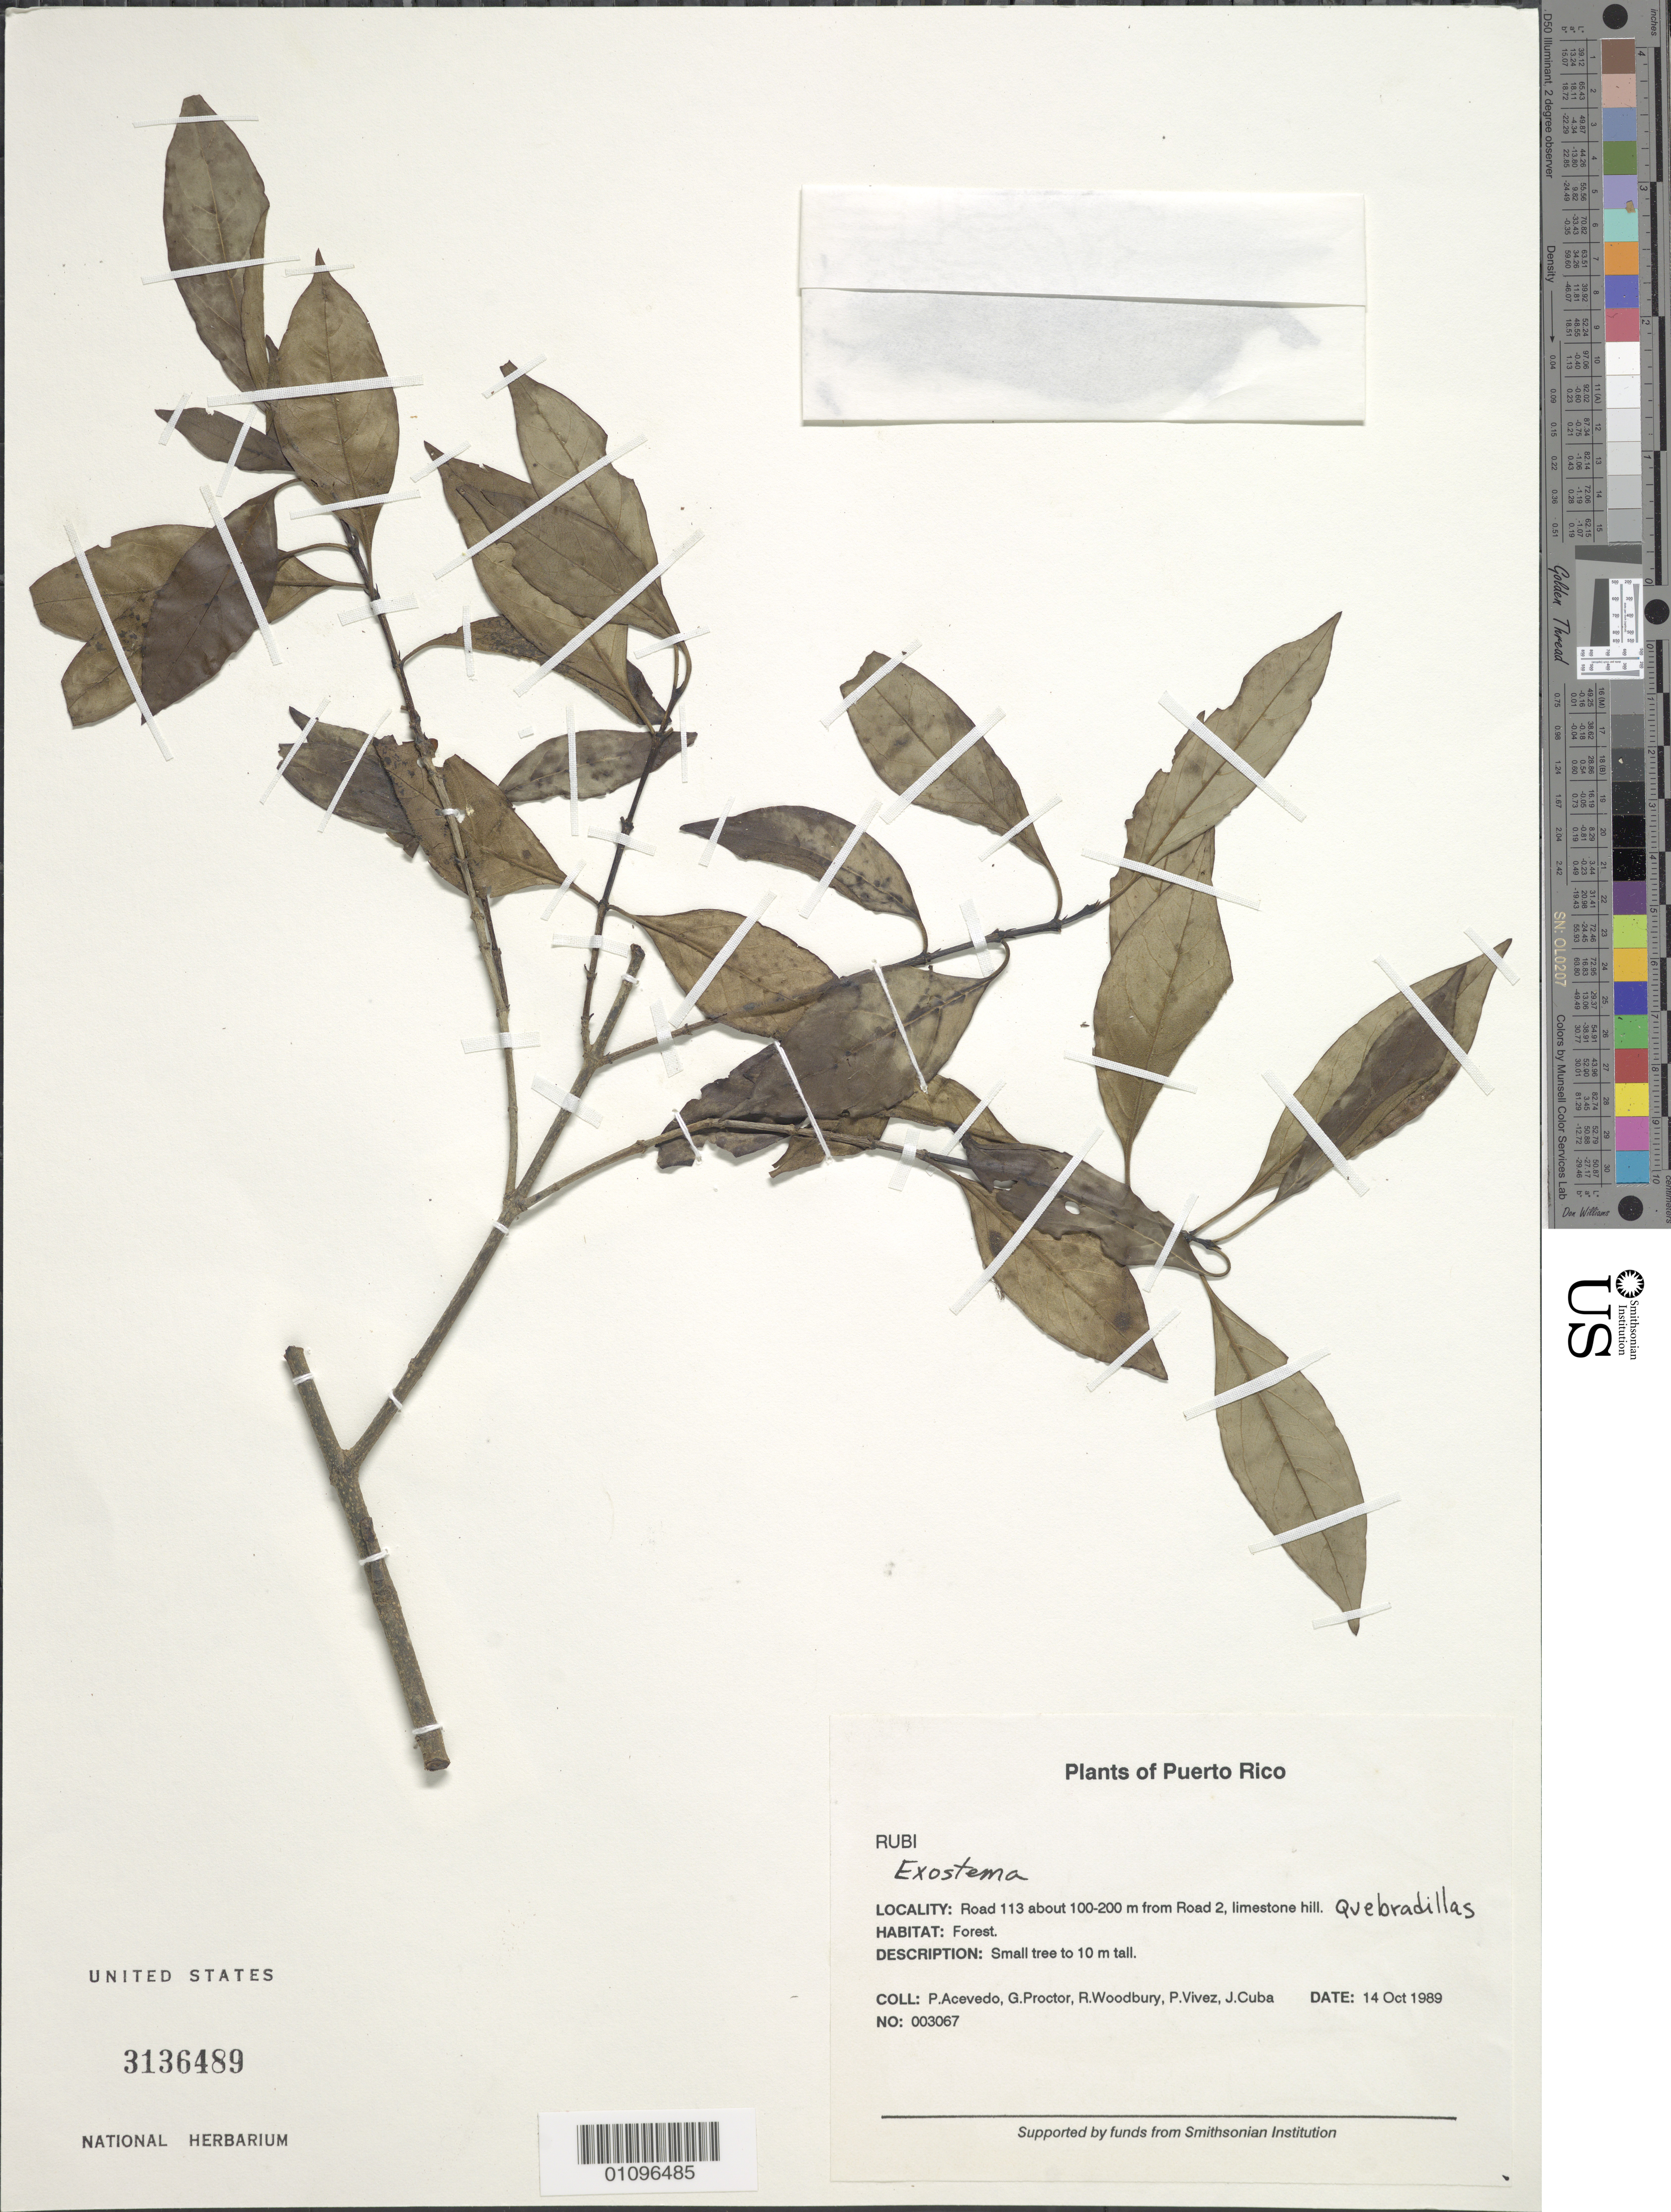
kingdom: Plantae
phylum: Tracheophyta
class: Magnoliopsida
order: Gentianales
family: Rubiaceae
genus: Exostema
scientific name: Exostema sp.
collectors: P. Acevedo-Rodr., G. R. Proctor, R. O. Woodbury, P. Vivez & J. Cuba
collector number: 3067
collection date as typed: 14 Oct 1989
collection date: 1989-10-14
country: Puerto Rico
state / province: Quebradillas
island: Puerto Rico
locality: Road 113 about 100-200 m from Road 2, limestone hill.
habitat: Forest.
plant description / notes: NY, US, MO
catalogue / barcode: US 3136489